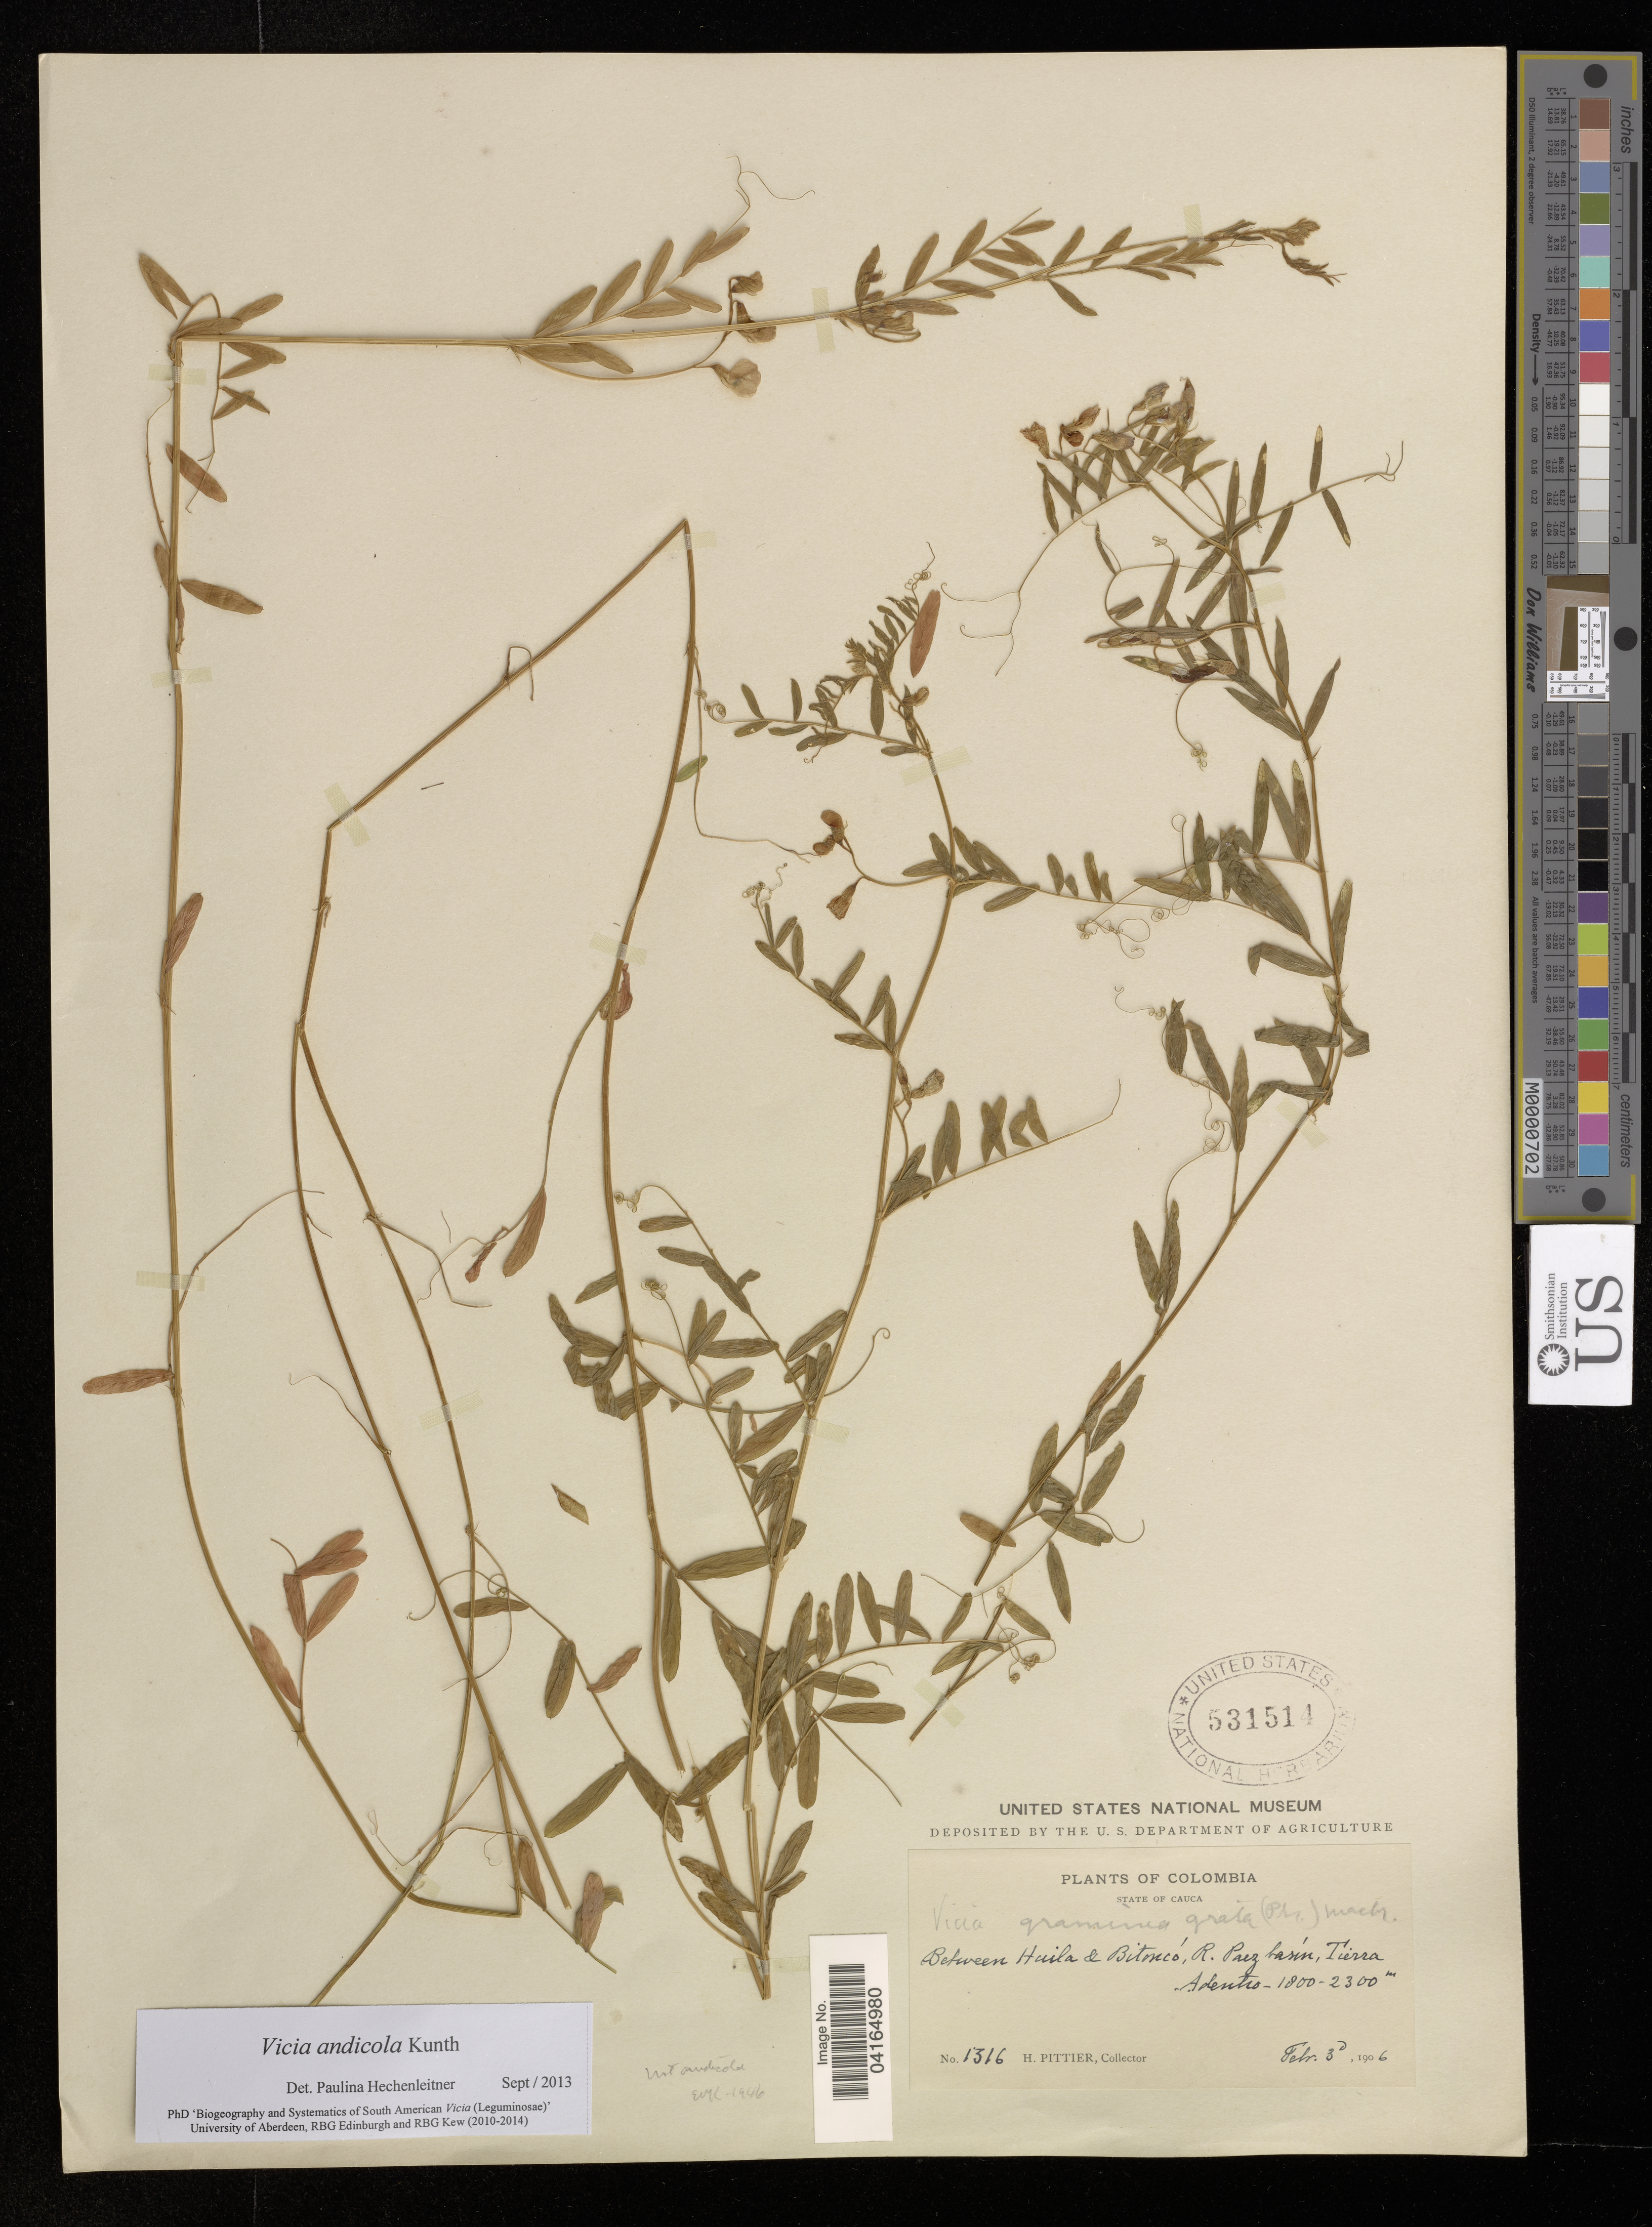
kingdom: Plantae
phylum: Tracheophyta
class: Magnoliopsida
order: Fabales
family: Fabaceae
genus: Vicia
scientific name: Vicia andicola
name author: Kunth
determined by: Hechenleitner, Paulina, RBG Edinburgh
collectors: H. F. Pittier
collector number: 1316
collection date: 1906-02-03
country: Colombia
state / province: Cauca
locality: Between Huila & Bitonco, R. Paez basin, Tierra Adentro.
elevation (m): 1800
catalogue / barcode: US 531514